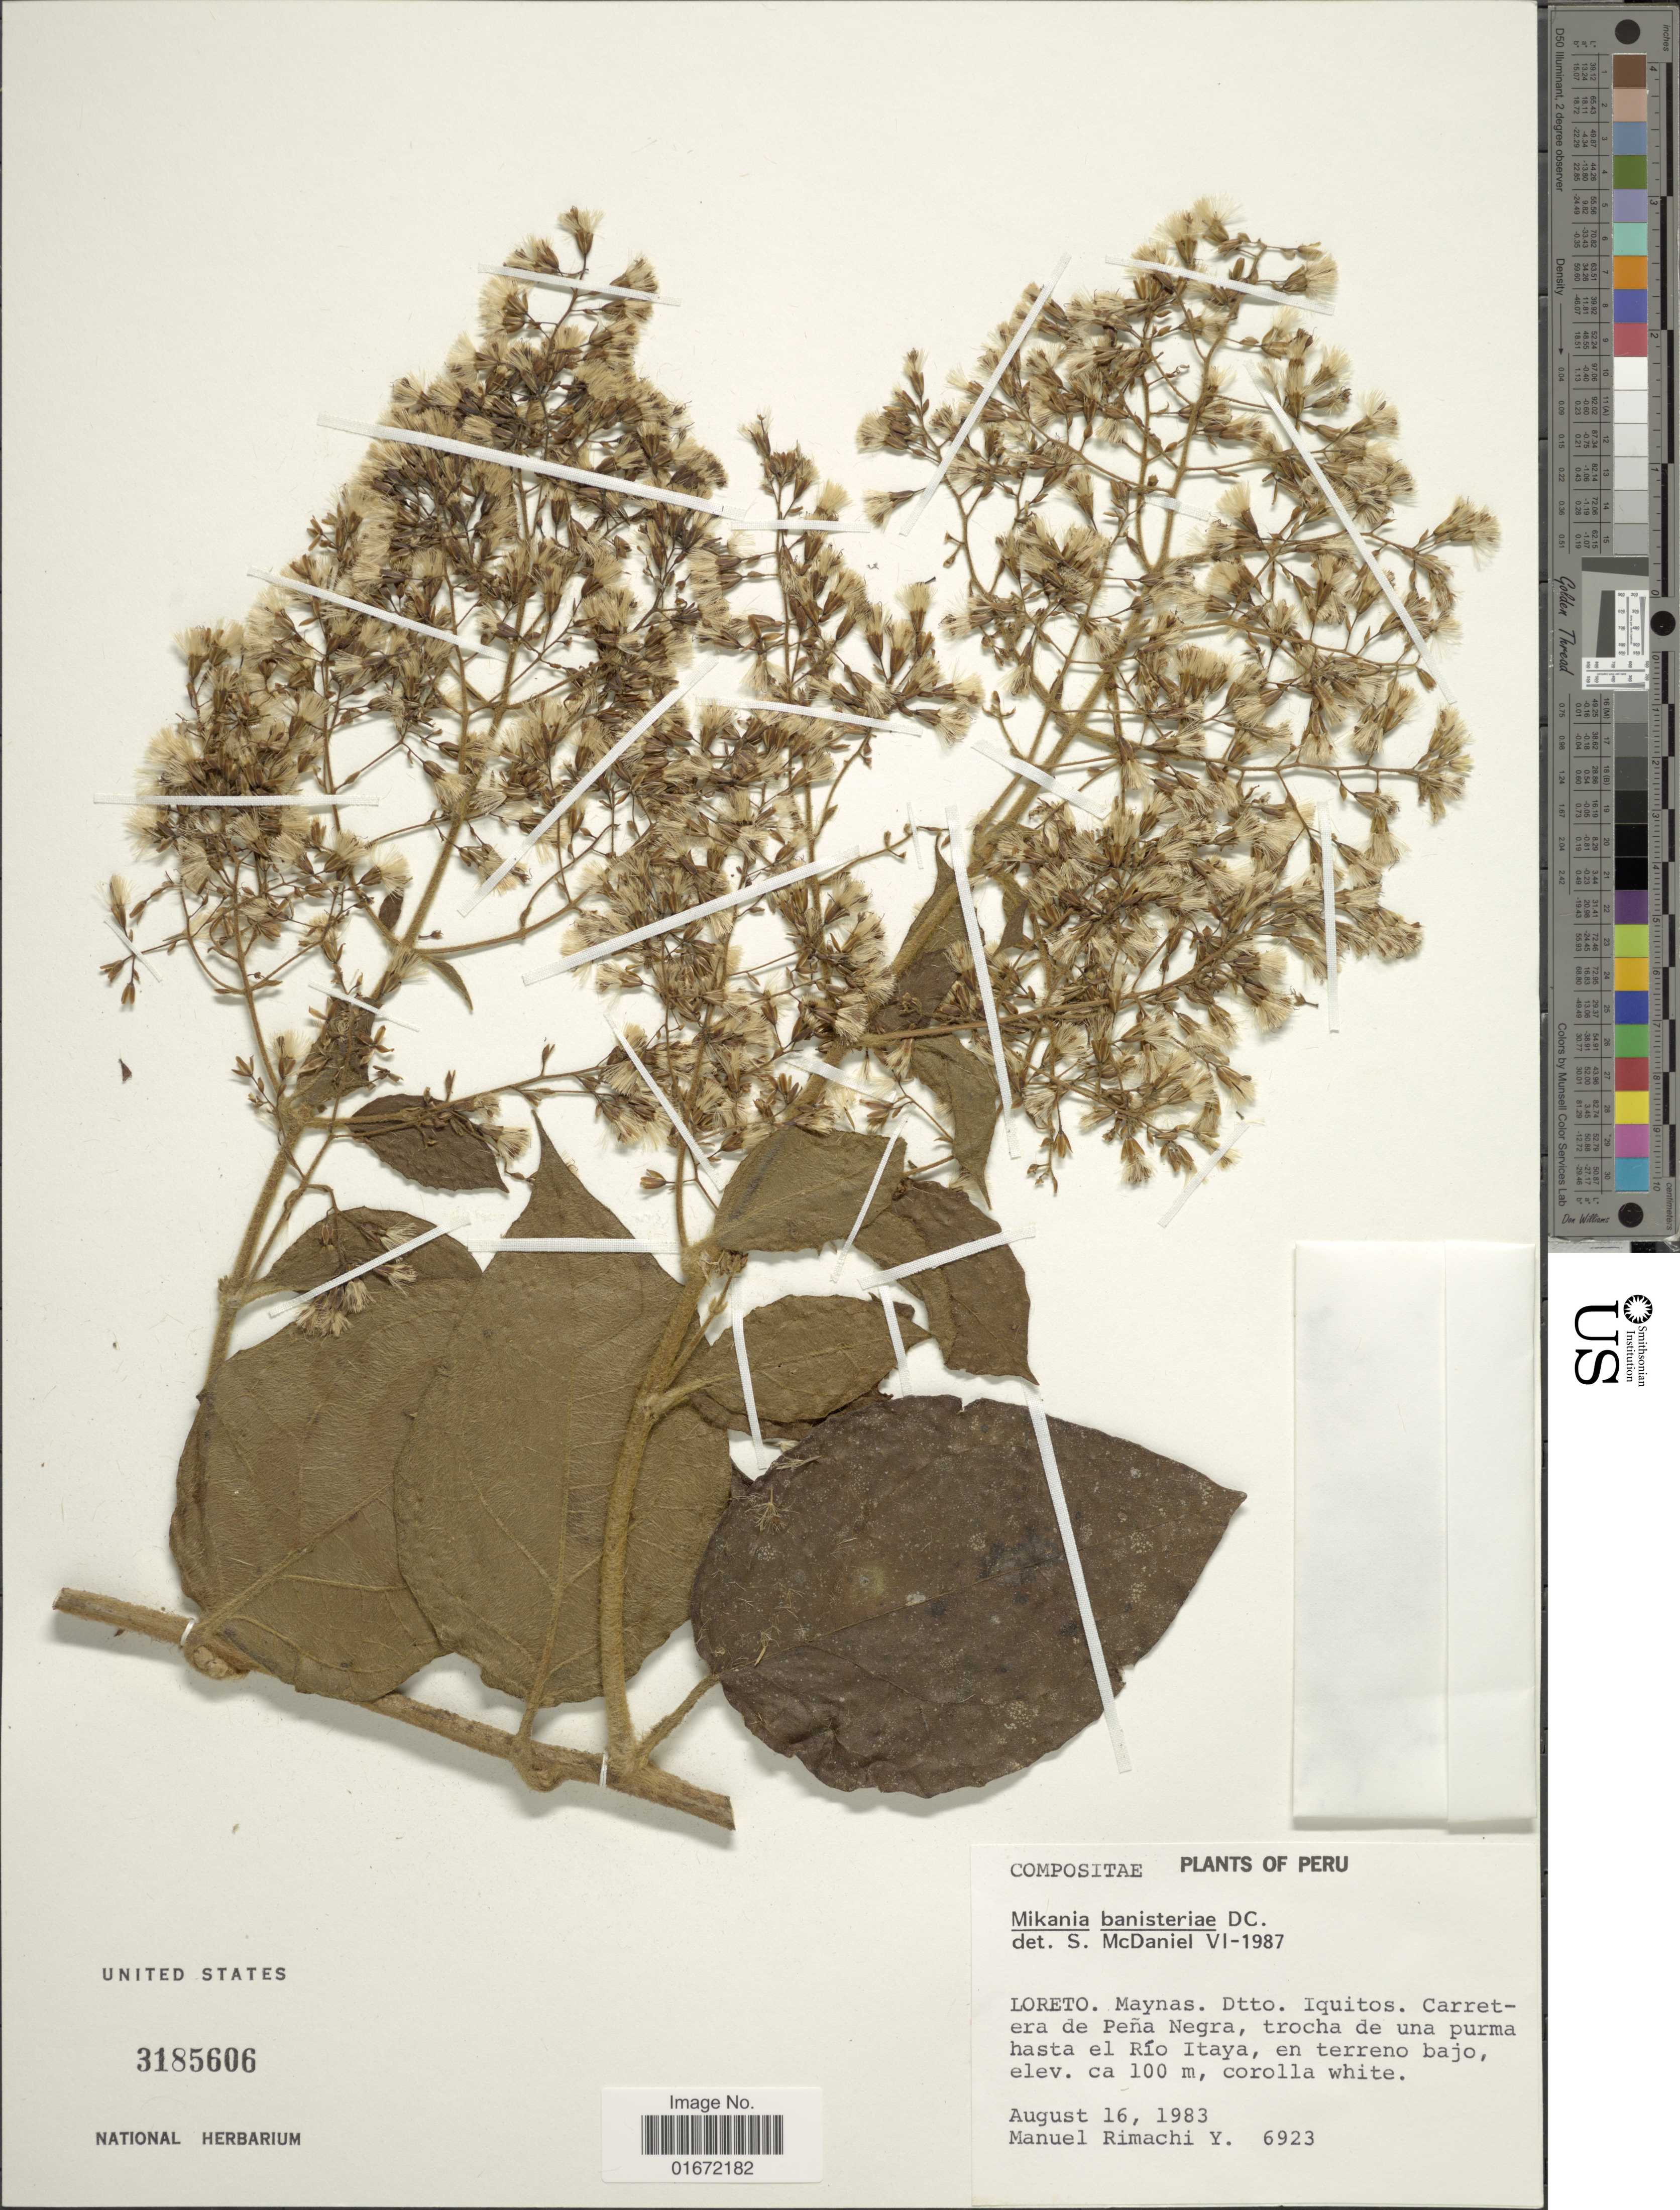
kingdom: Plantae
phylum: Tracheophyta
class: Magnoliopsida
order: Asterales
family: Asteraceae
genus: Mikania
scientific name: Mikania banisteriae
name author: DC.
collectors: M. Rimachi Y.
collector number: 6923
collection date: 1983-08-16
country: Peru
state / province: Loreto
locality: Loreto. Maynas. Dtto. Iquitos. Carretera de Peña Negra, trocha de una purma hasta el Río Itaya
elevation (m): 100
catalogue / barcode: US 3185606